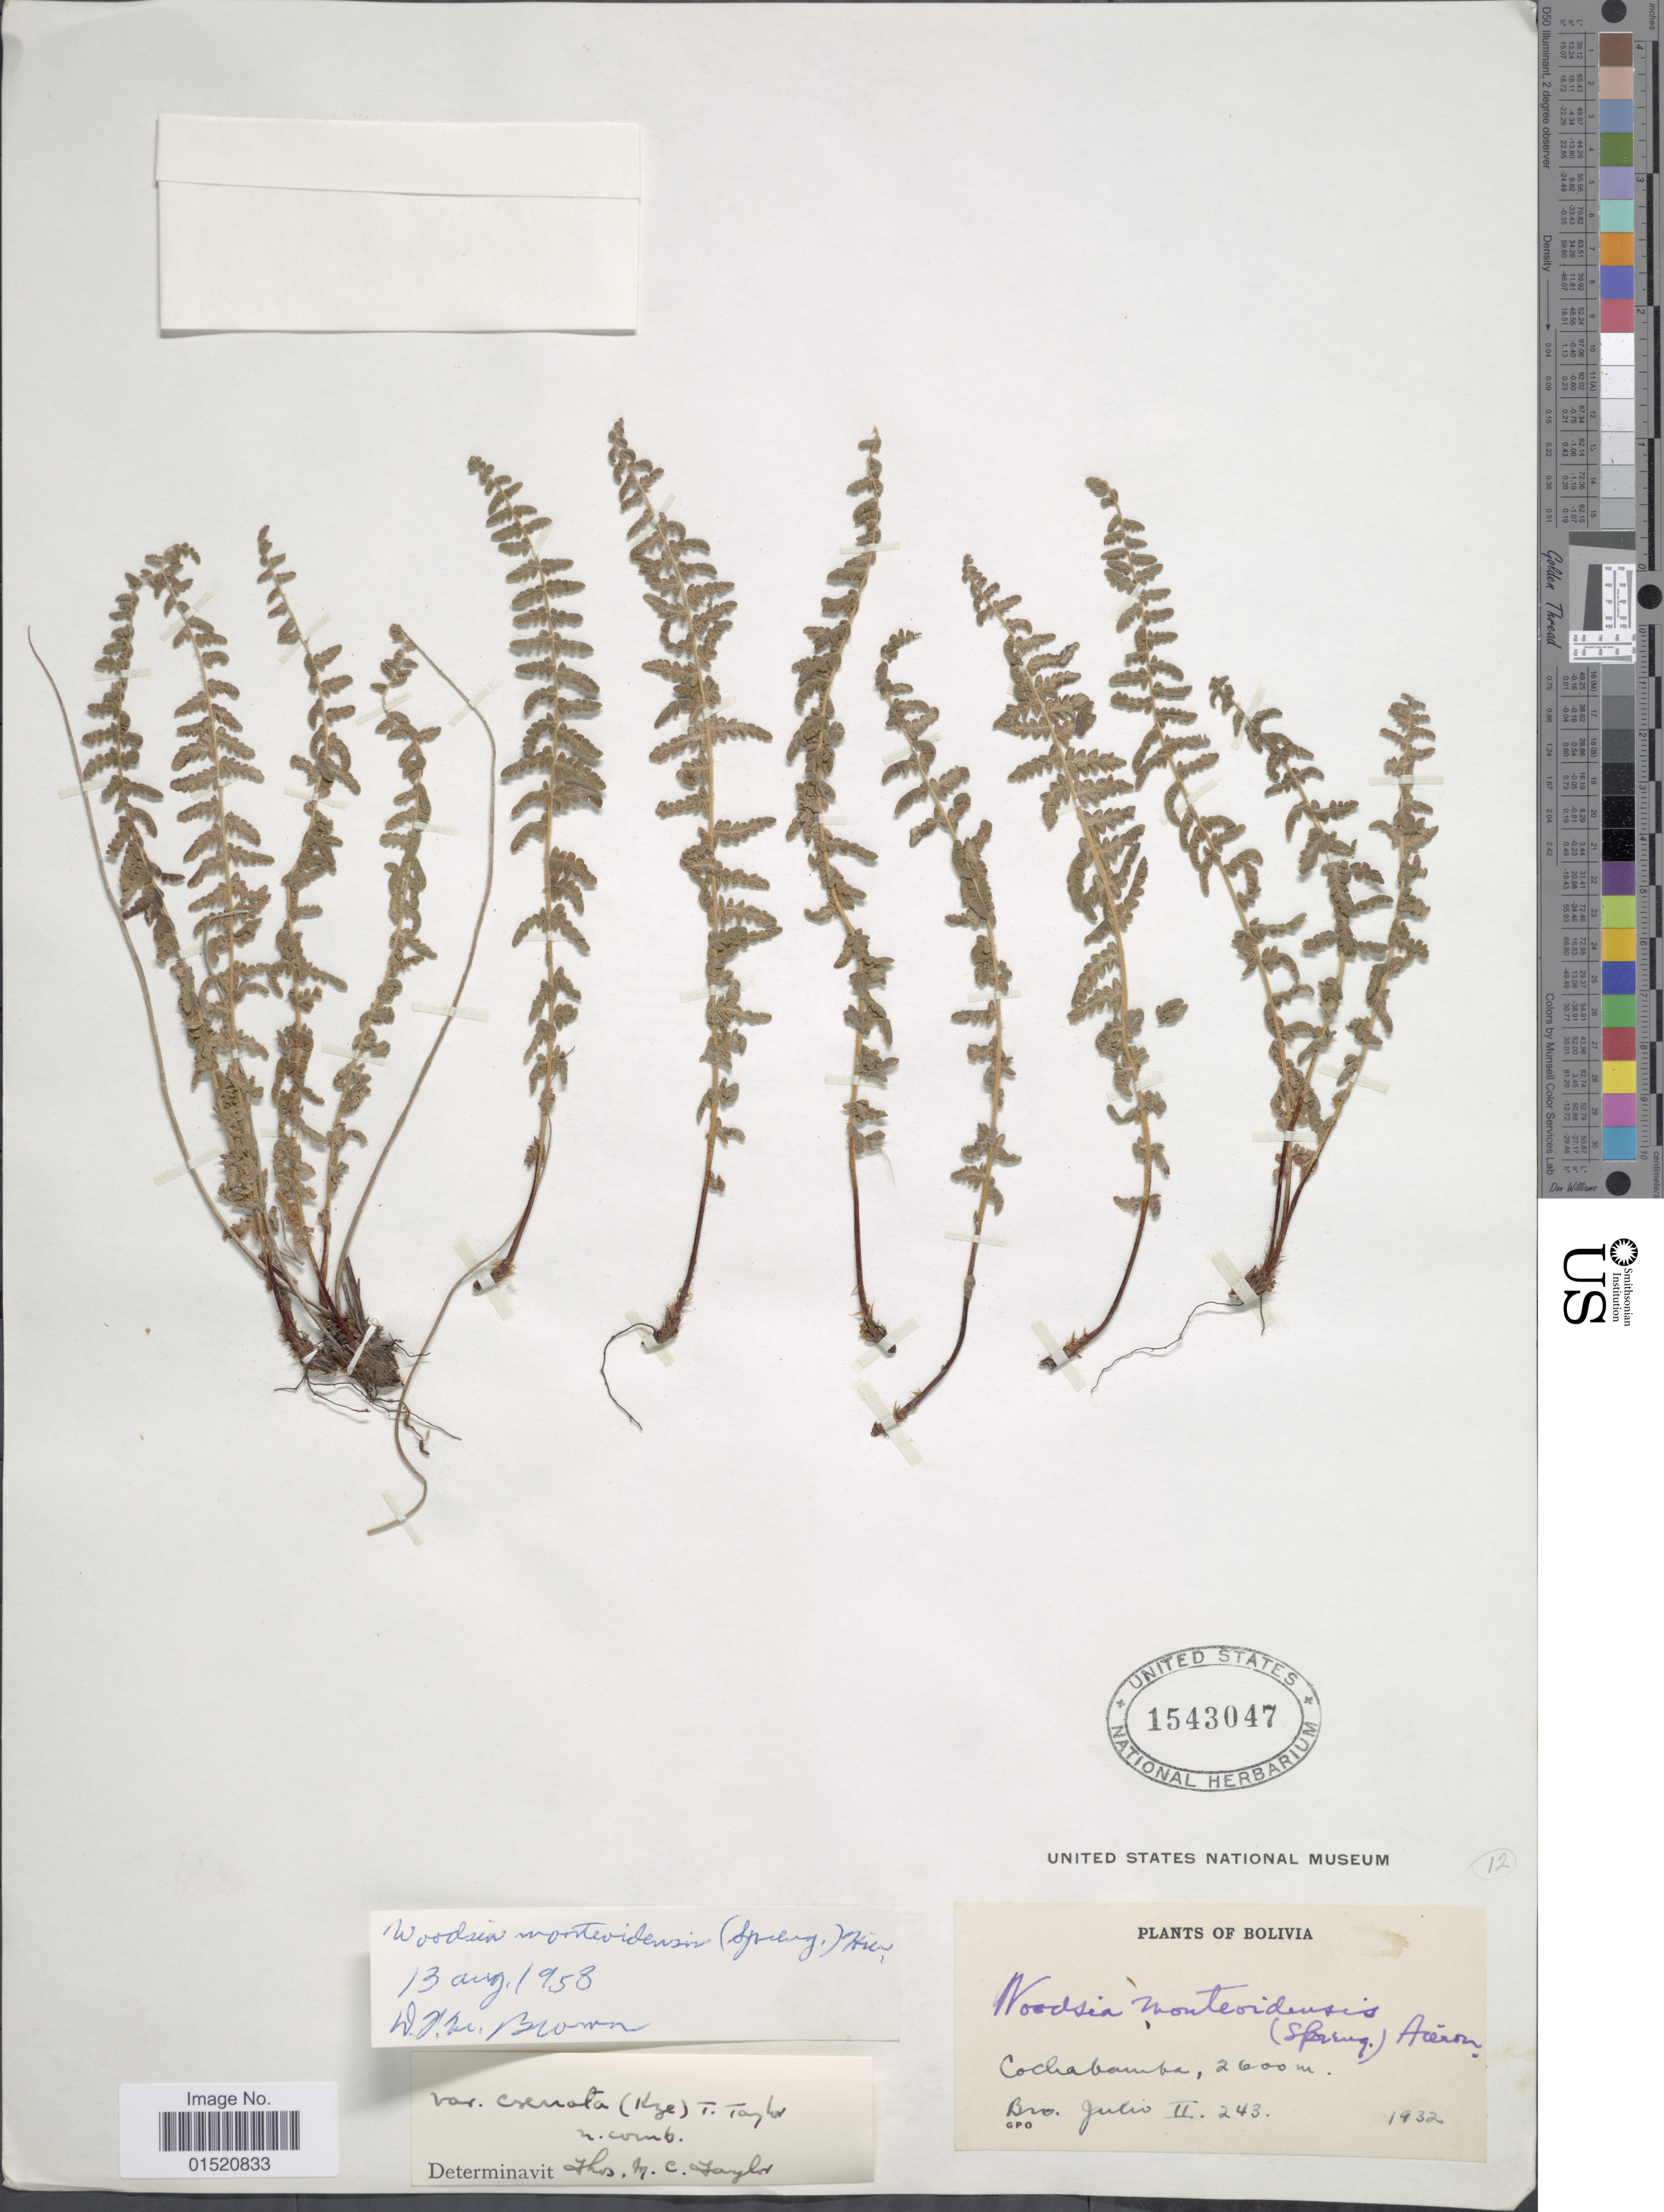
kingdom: Plantae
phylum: Tracheophyta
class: Polypodiopsida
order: Polypodiales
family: Woodsiaceae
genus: Woodsia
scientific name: Woodsia montevidensis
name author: (Spreng.) Hieron.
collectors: Bro. Julio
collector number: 243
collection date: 1932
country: Bolivia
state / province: Cochabamba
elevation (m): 2600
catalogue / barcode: US 1543047